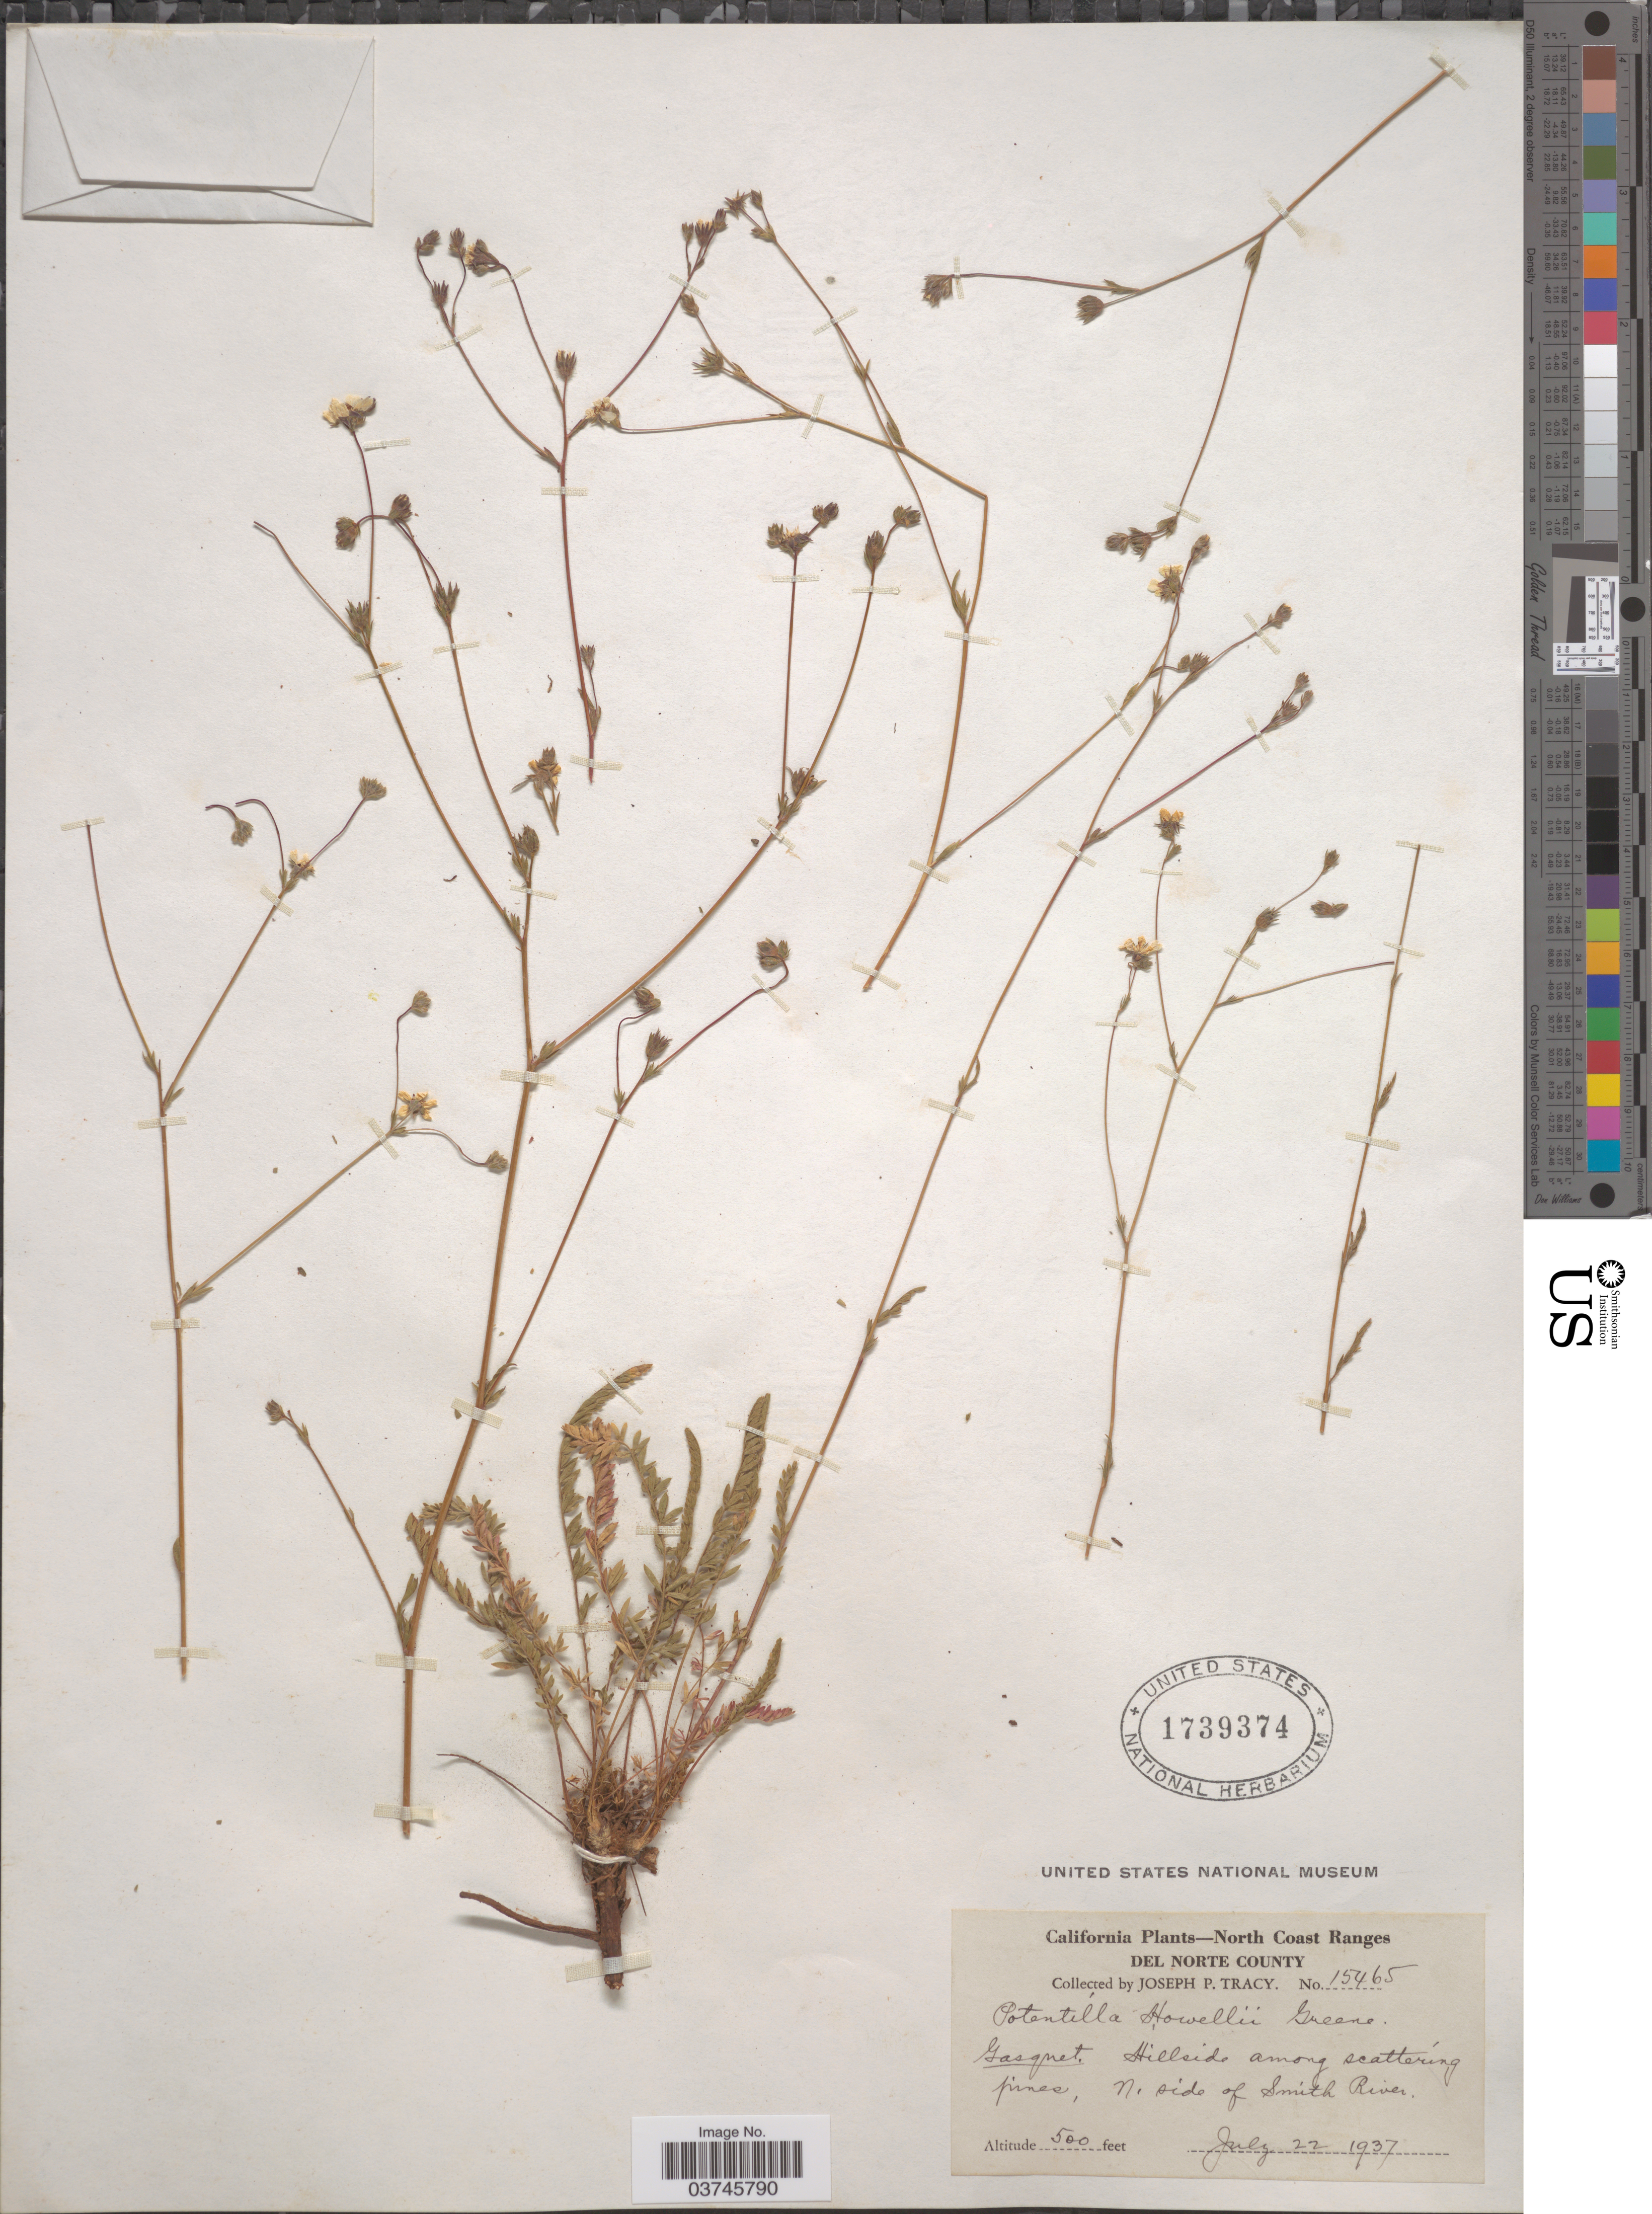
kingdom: Plantae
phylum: Tracheophyta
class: Magnoliopsida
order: Rosales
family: Rosaceae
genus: Potentilla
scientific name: Potentilla sericata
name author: (S. Watson) Greene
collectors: J. Tracy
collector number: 15465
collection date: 1937-07-22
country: United States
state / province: California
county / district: Del Norte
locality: North Coast Ranges. Del Norte County. Gasquet. Hillside among scattering pines, N. side of Smith River.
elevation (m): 152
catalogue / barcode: US 1739374